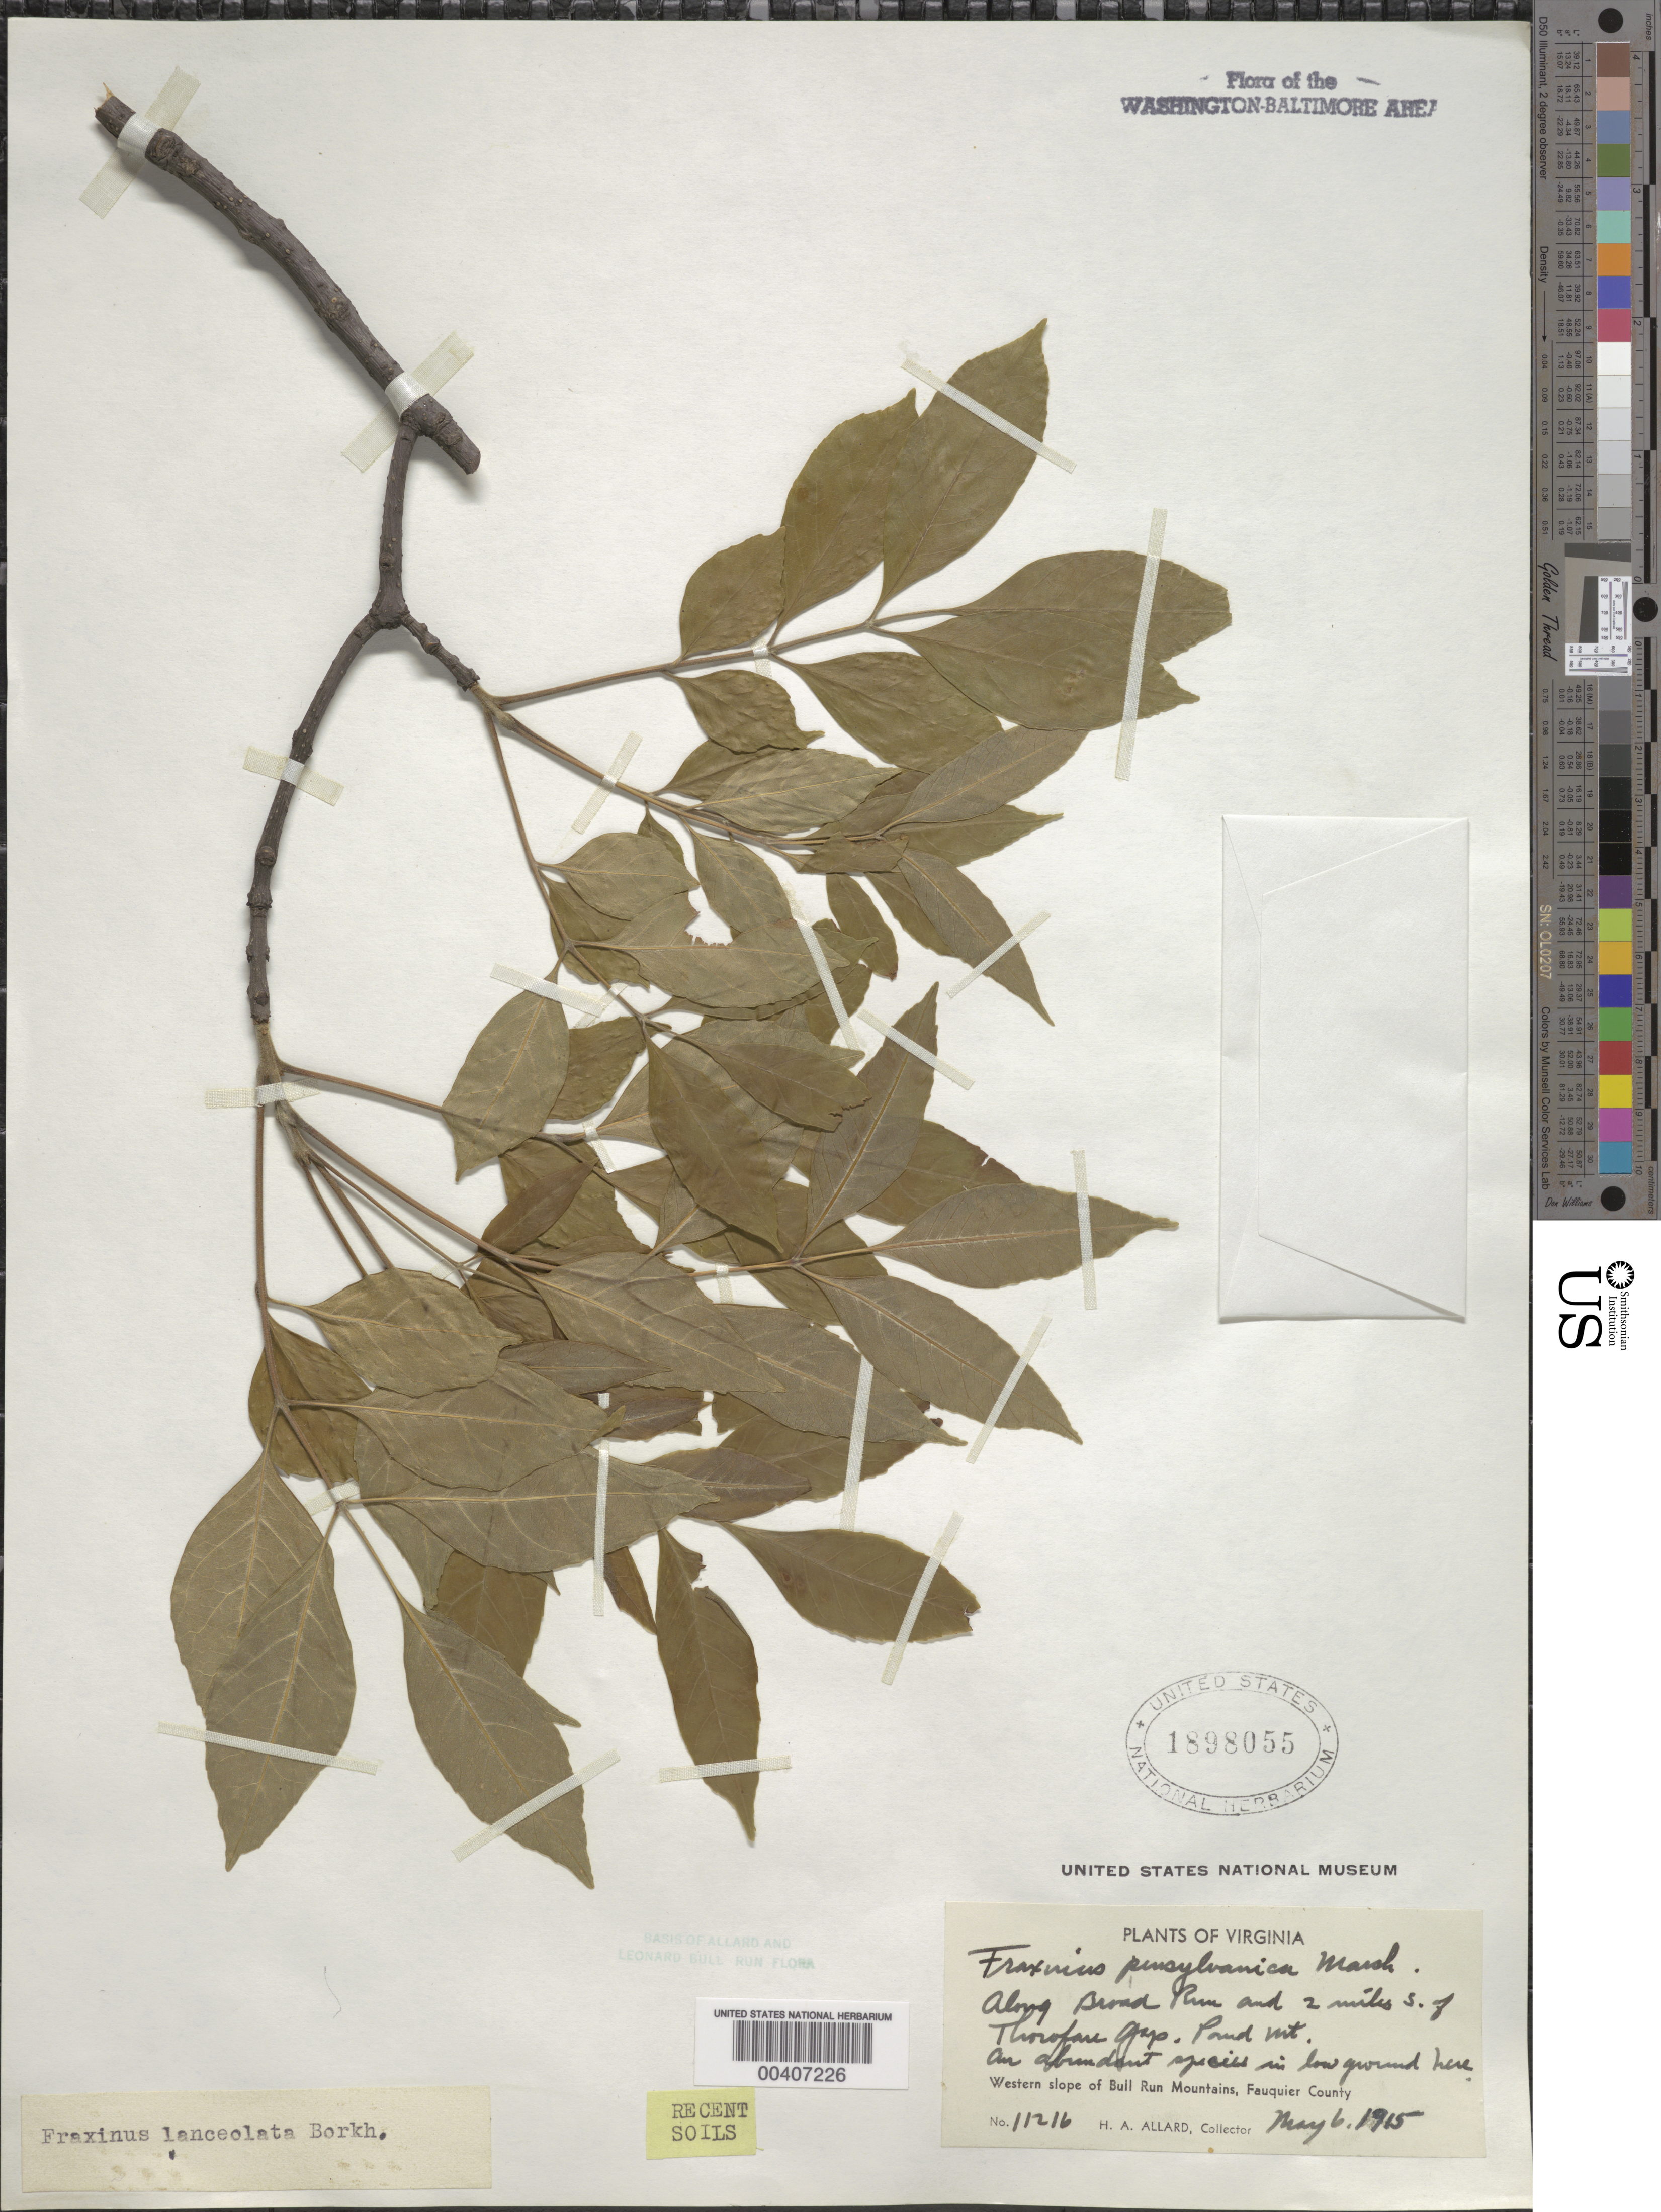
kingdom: Plantae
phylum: Tracheophyta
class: Magnoliopsida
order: Lamiales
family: Oleaceae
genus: Fraxinus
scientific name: Fraxinus pennsylvanica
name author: Marshall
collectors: H. A. Allard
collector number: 11216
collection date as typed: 06 May 1915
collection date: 1915-05-06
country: United States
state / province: Virginia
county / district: Fauquier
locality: Broad Run, south of Thorofare Gap, western slope of Bull Run Mountains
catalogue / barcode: US 1898055